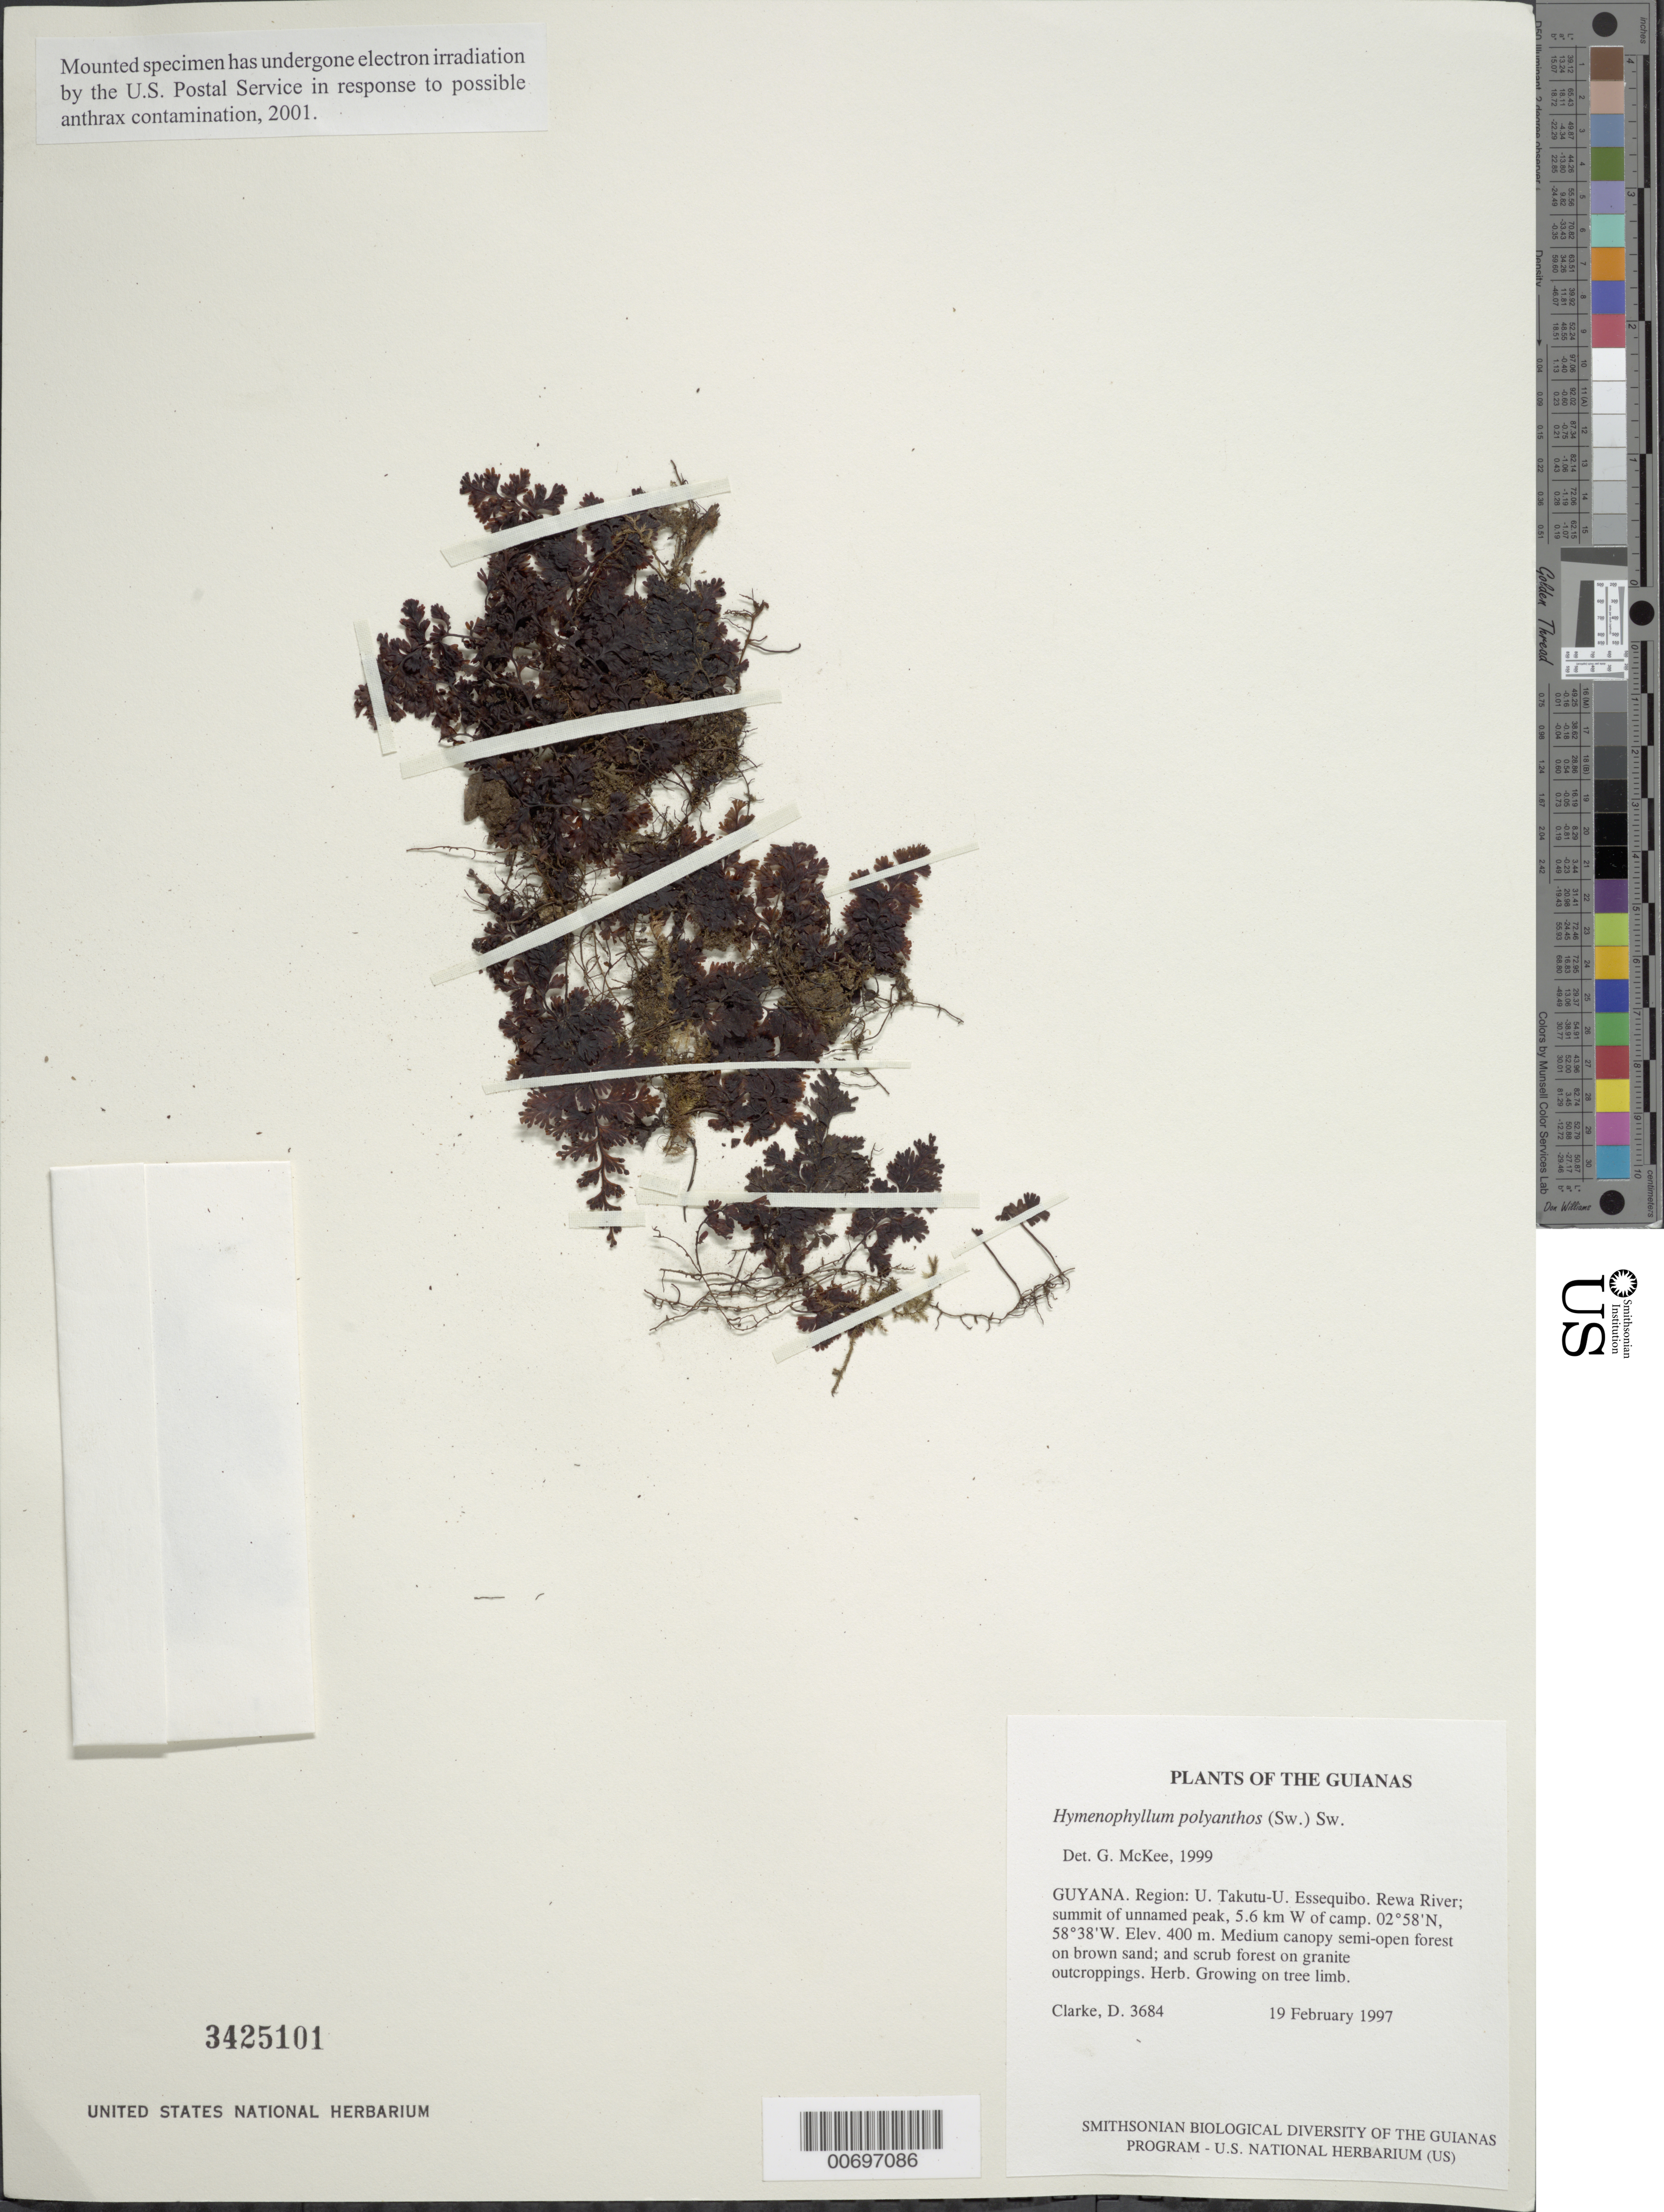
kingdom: Plantae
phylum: Tracheophyta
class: Polypodiopsida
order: Hymenophyllales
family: Hymenophyllaceae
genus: Hymenophyllum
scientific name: Hymenophyllum polyanthos var. polyanthos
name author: (Sw.) Sw.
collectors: H. D. Clarke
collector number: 3684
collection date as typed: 19 February 1997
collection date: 1997-02-19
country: Guyana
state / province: U. Takutu-U. Essequibo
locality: Rewa River; summit of unnamed peak, 5.6 km W of camp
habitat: Medium canopy semi-open forest on brown sand; and scrub forest on granite outcroppings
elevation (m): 400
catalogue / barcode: US 3425101